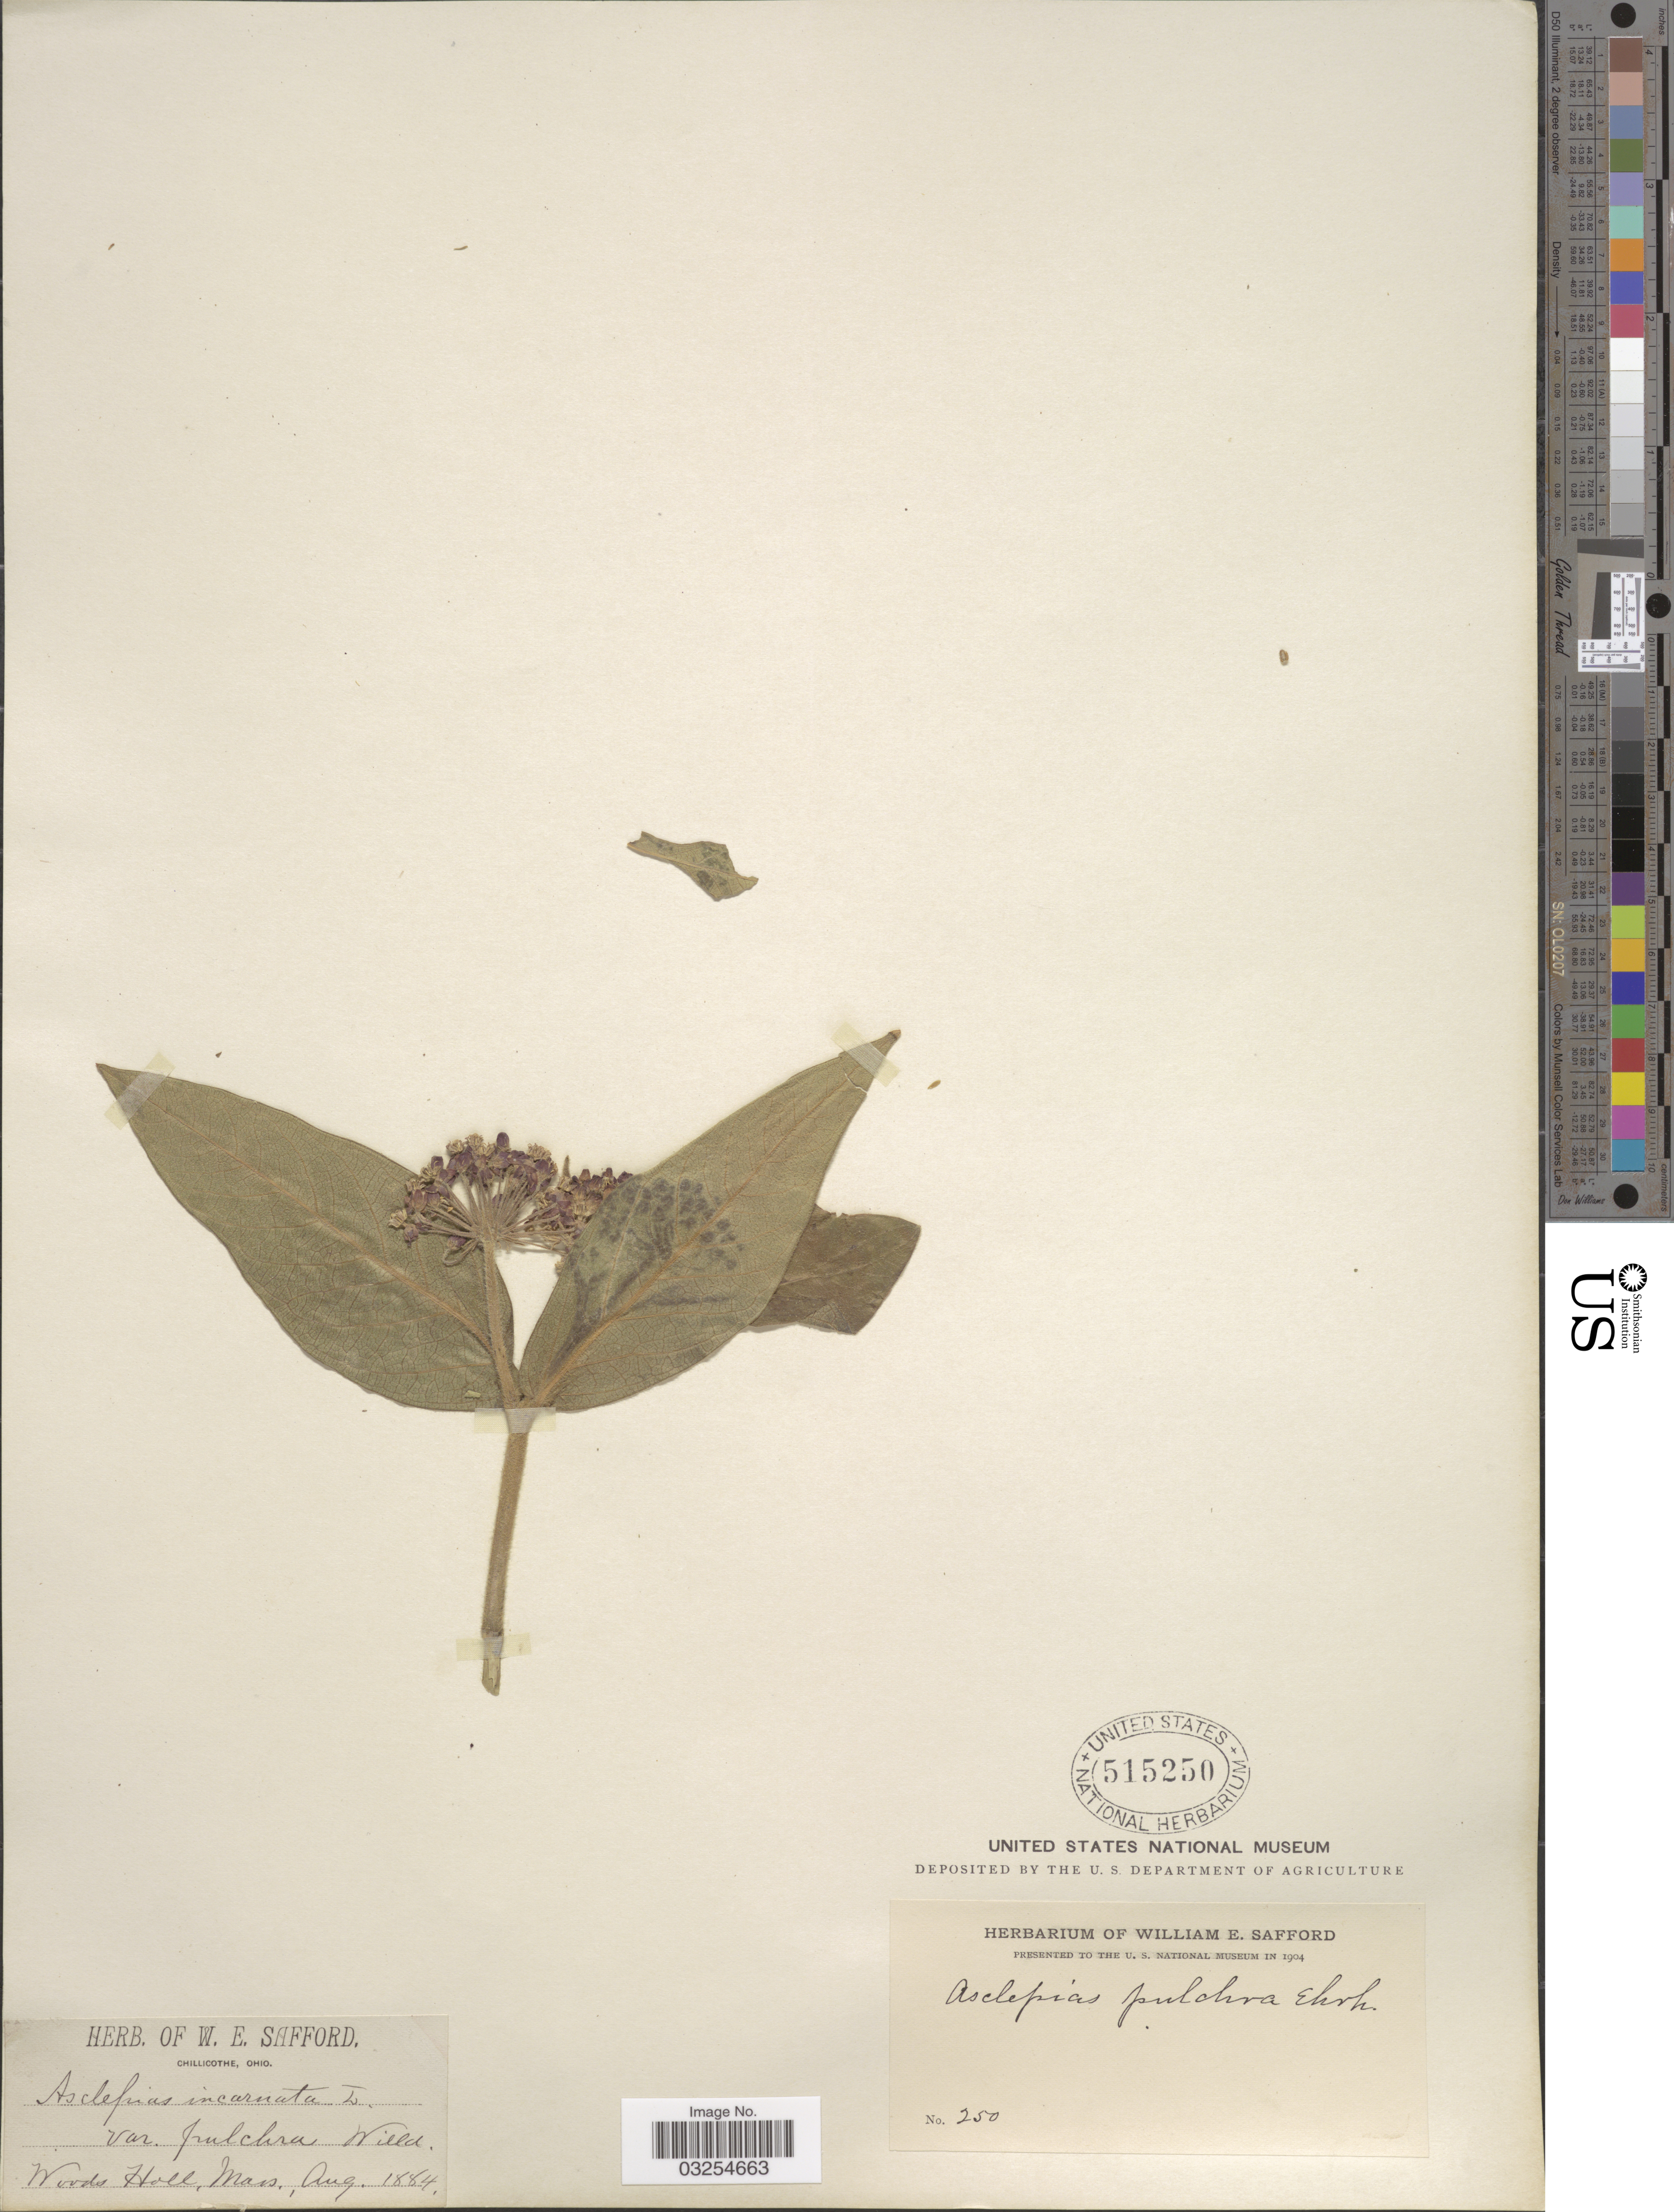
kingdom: Plantae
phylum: Tracheophyta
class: Magnoliopsida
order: Gentianales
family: Apocynaceae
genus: Asclepias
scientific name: Asclepias incarnata subsp. pulchra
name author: (Ehrh. ex Willd.) Woodson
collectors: ex herb. W. E. Safford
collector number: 250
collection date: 1884-08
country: United States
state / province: Massachusetts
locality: Woods Holl.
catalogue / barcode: US 515250